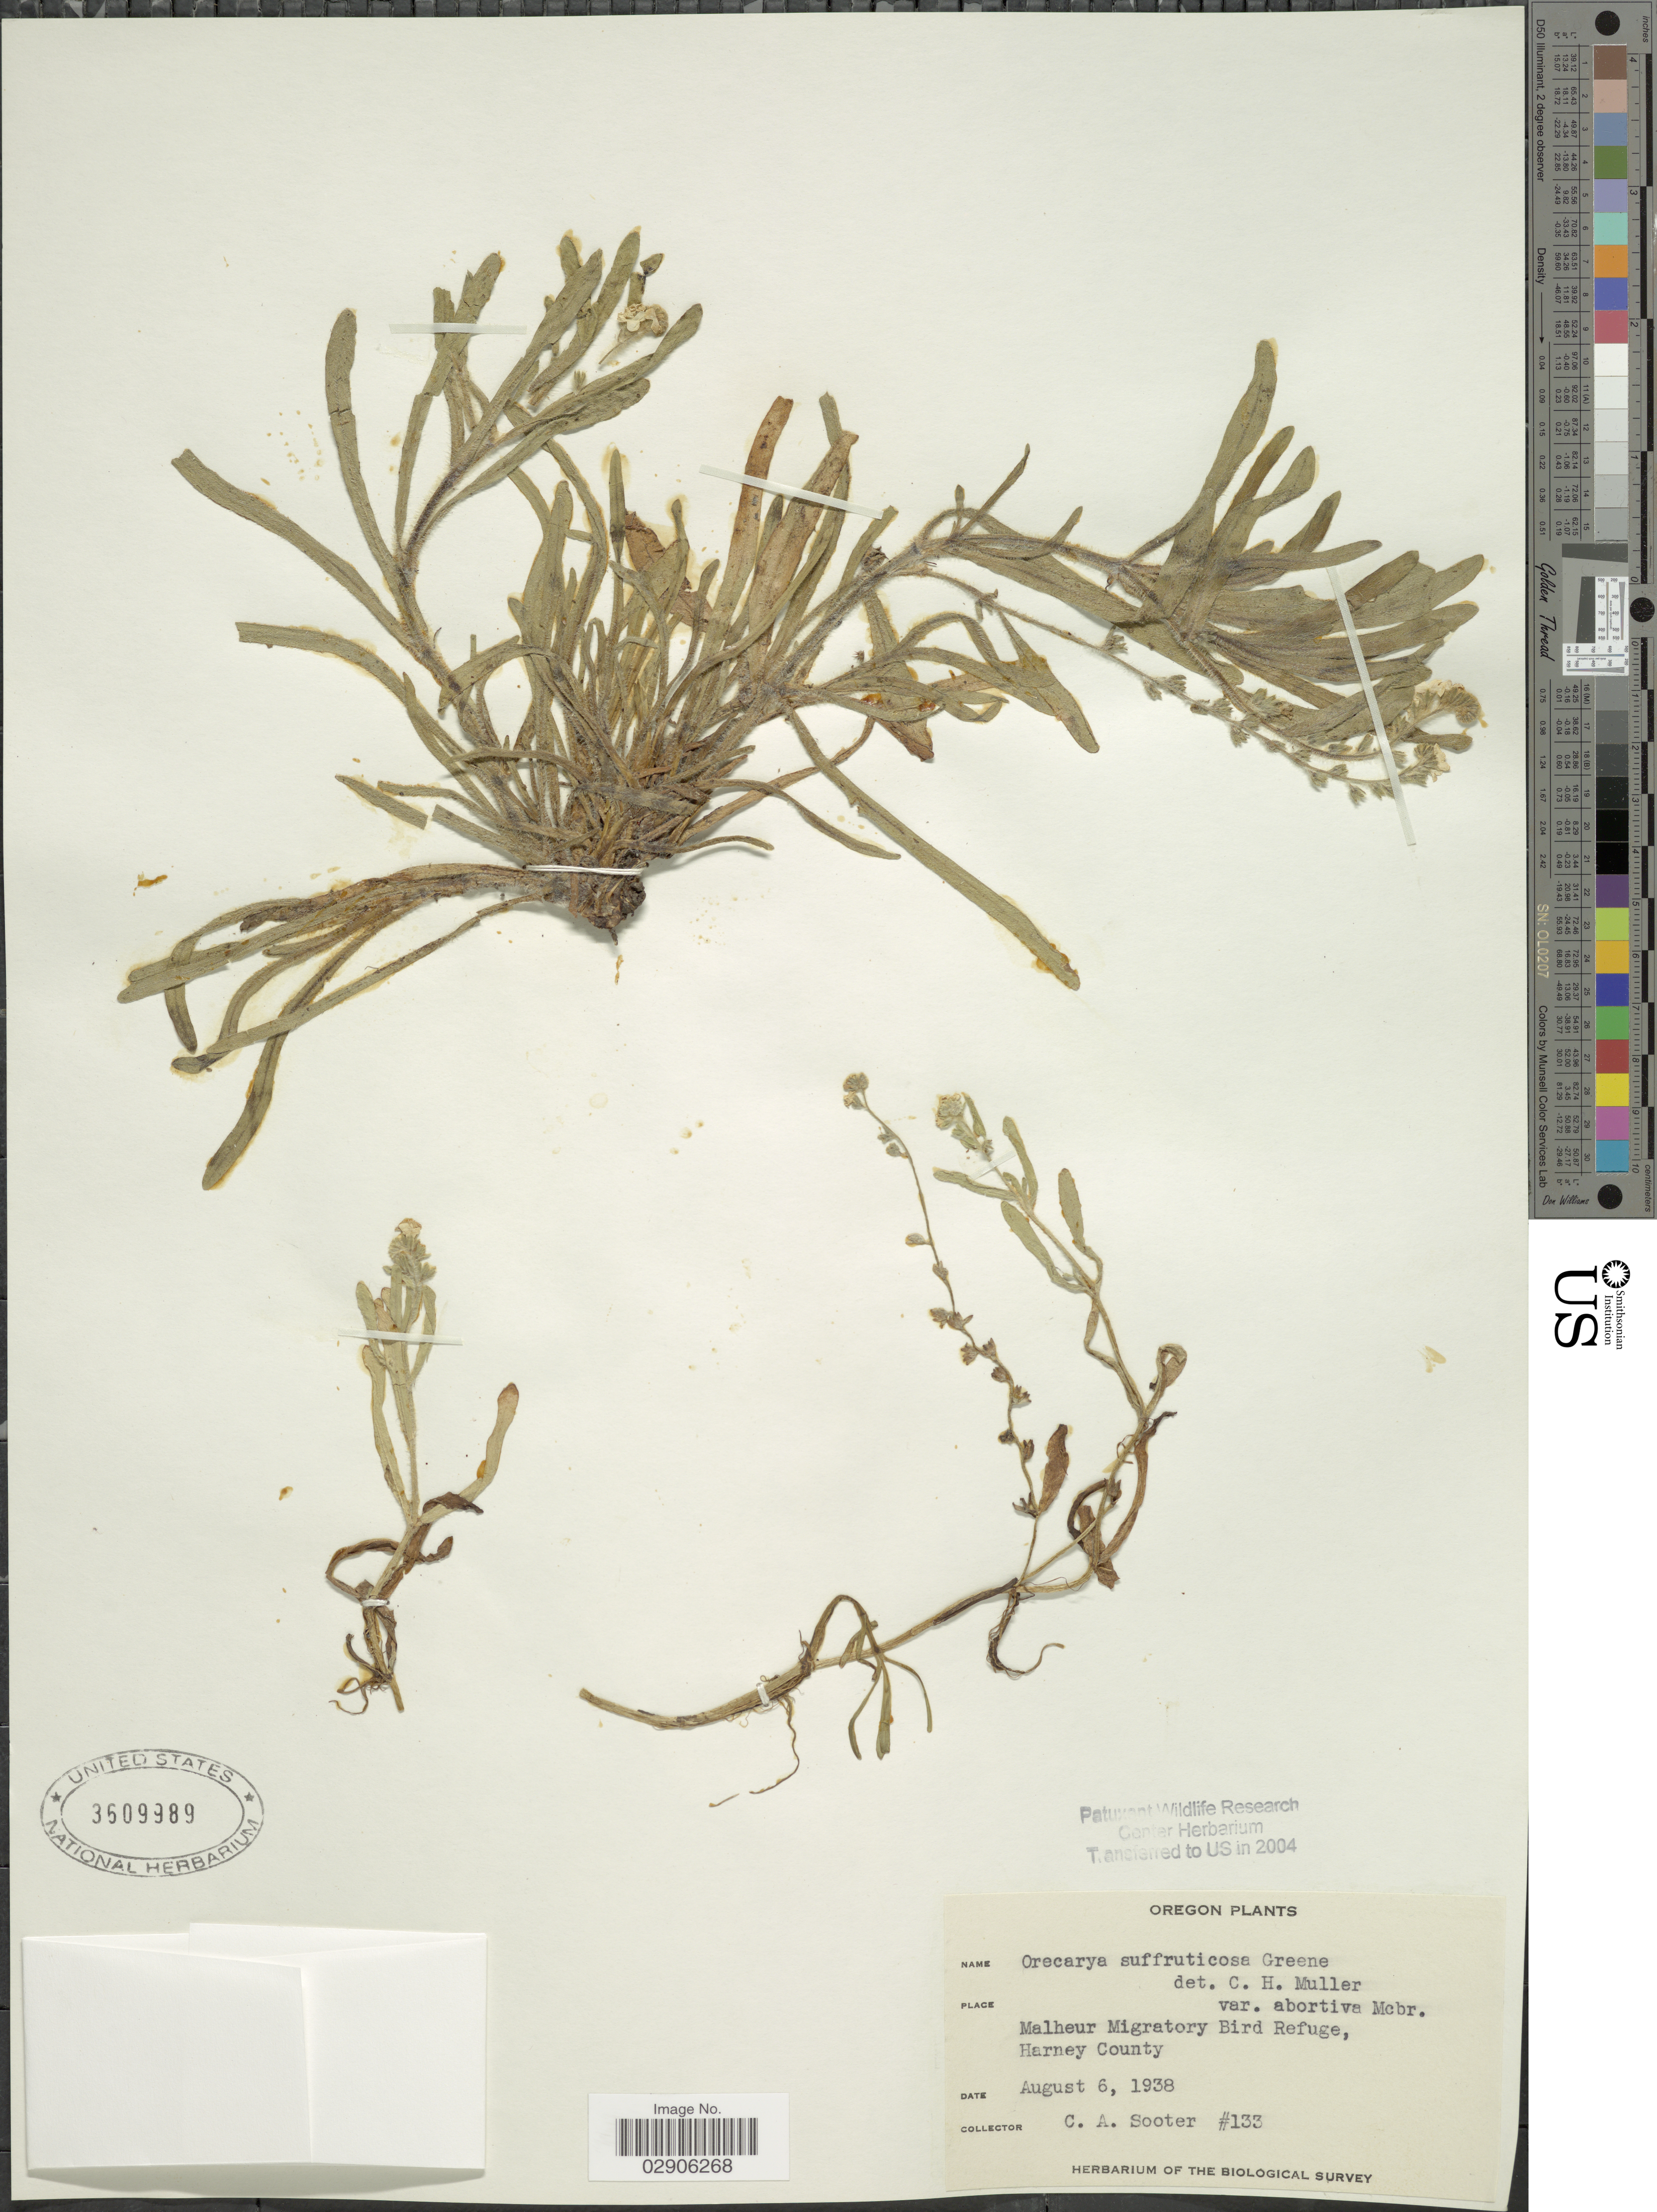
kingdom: Plantae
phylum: Tracheophyta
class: Magnoliopsida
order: Boraginales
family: Boraginaceae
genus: Oreocarya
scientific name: Oreocarya abortiva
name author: Greene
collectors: C. Sooter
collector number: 133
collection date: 1938-08-06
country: United States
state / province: Oregon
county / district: Harney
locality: Oregon, Malheur Migratory Brid Refuge, Harney County.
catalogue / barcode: US 3609989